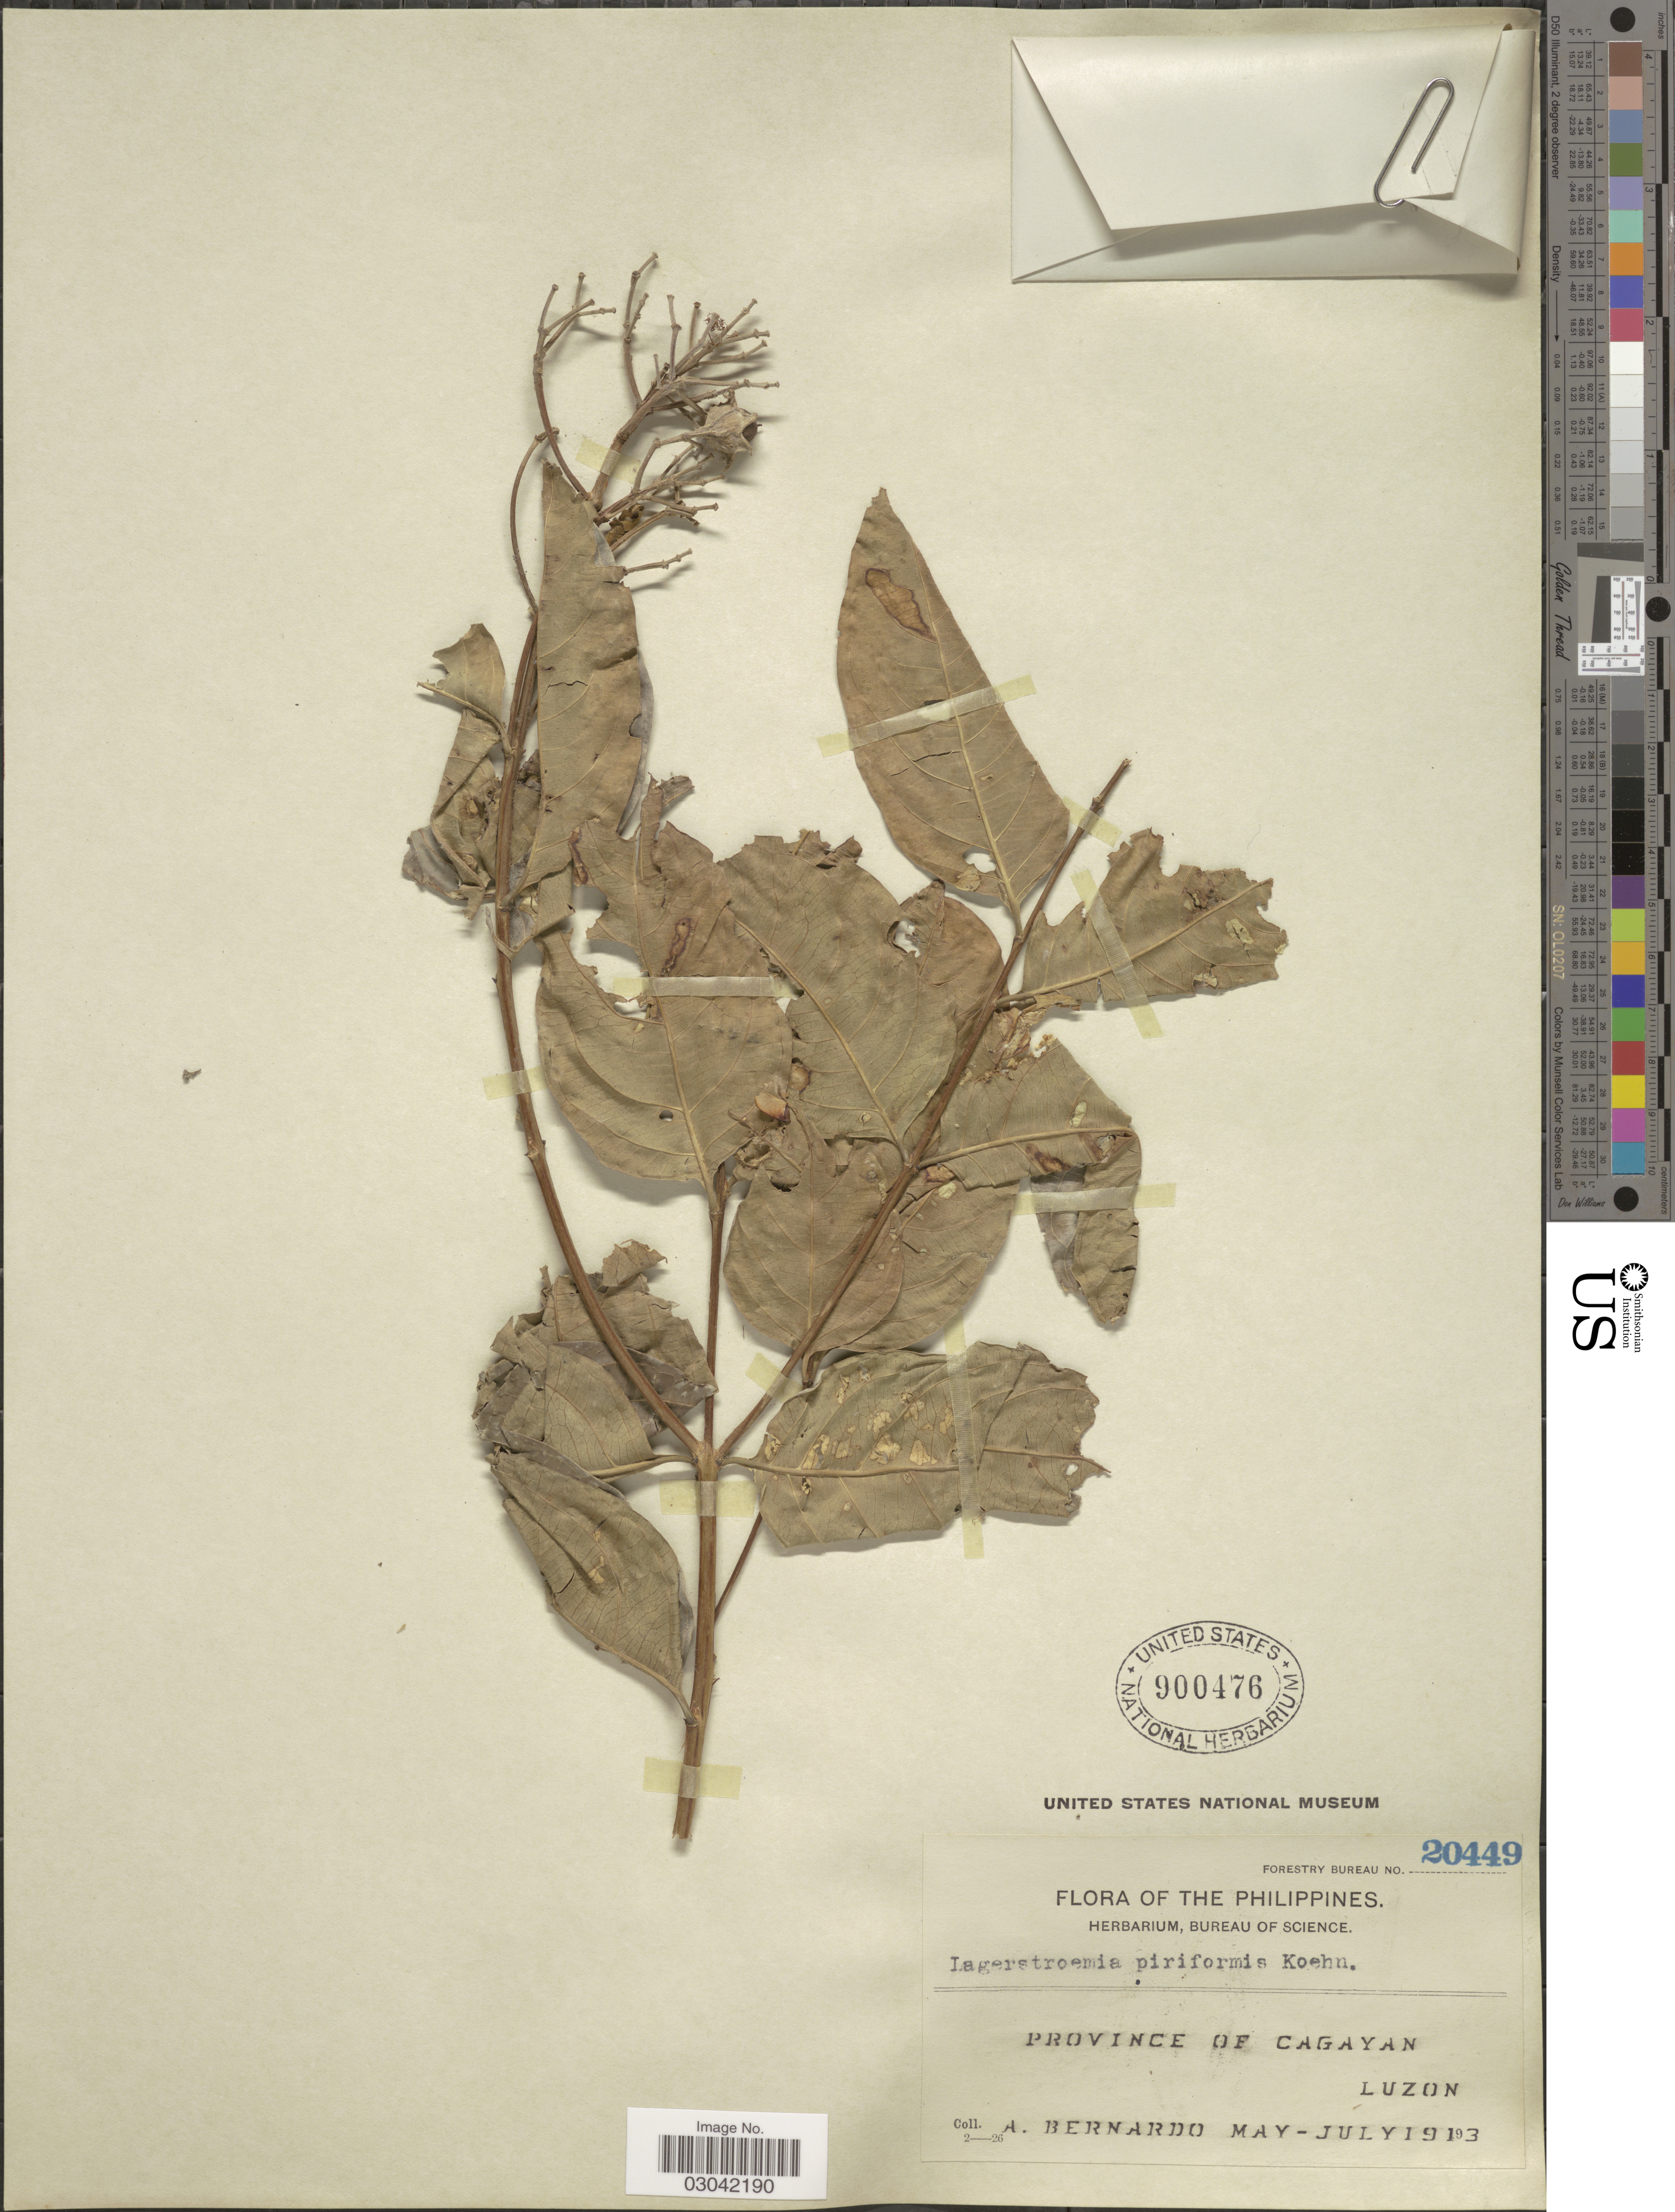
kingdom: Plantae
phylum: Tracheophyta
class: Magnoliopsida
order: Myrtales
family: Lythraceae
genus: Lagerstroemia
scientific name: Lagerstroemia piriformis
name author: Koehne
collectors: A. Bernardo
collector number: Forestry Bureau 20449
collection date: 1913-05/1913-07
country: Philippines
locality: Province of Cagayan, Luzon.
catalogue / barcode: US 900476